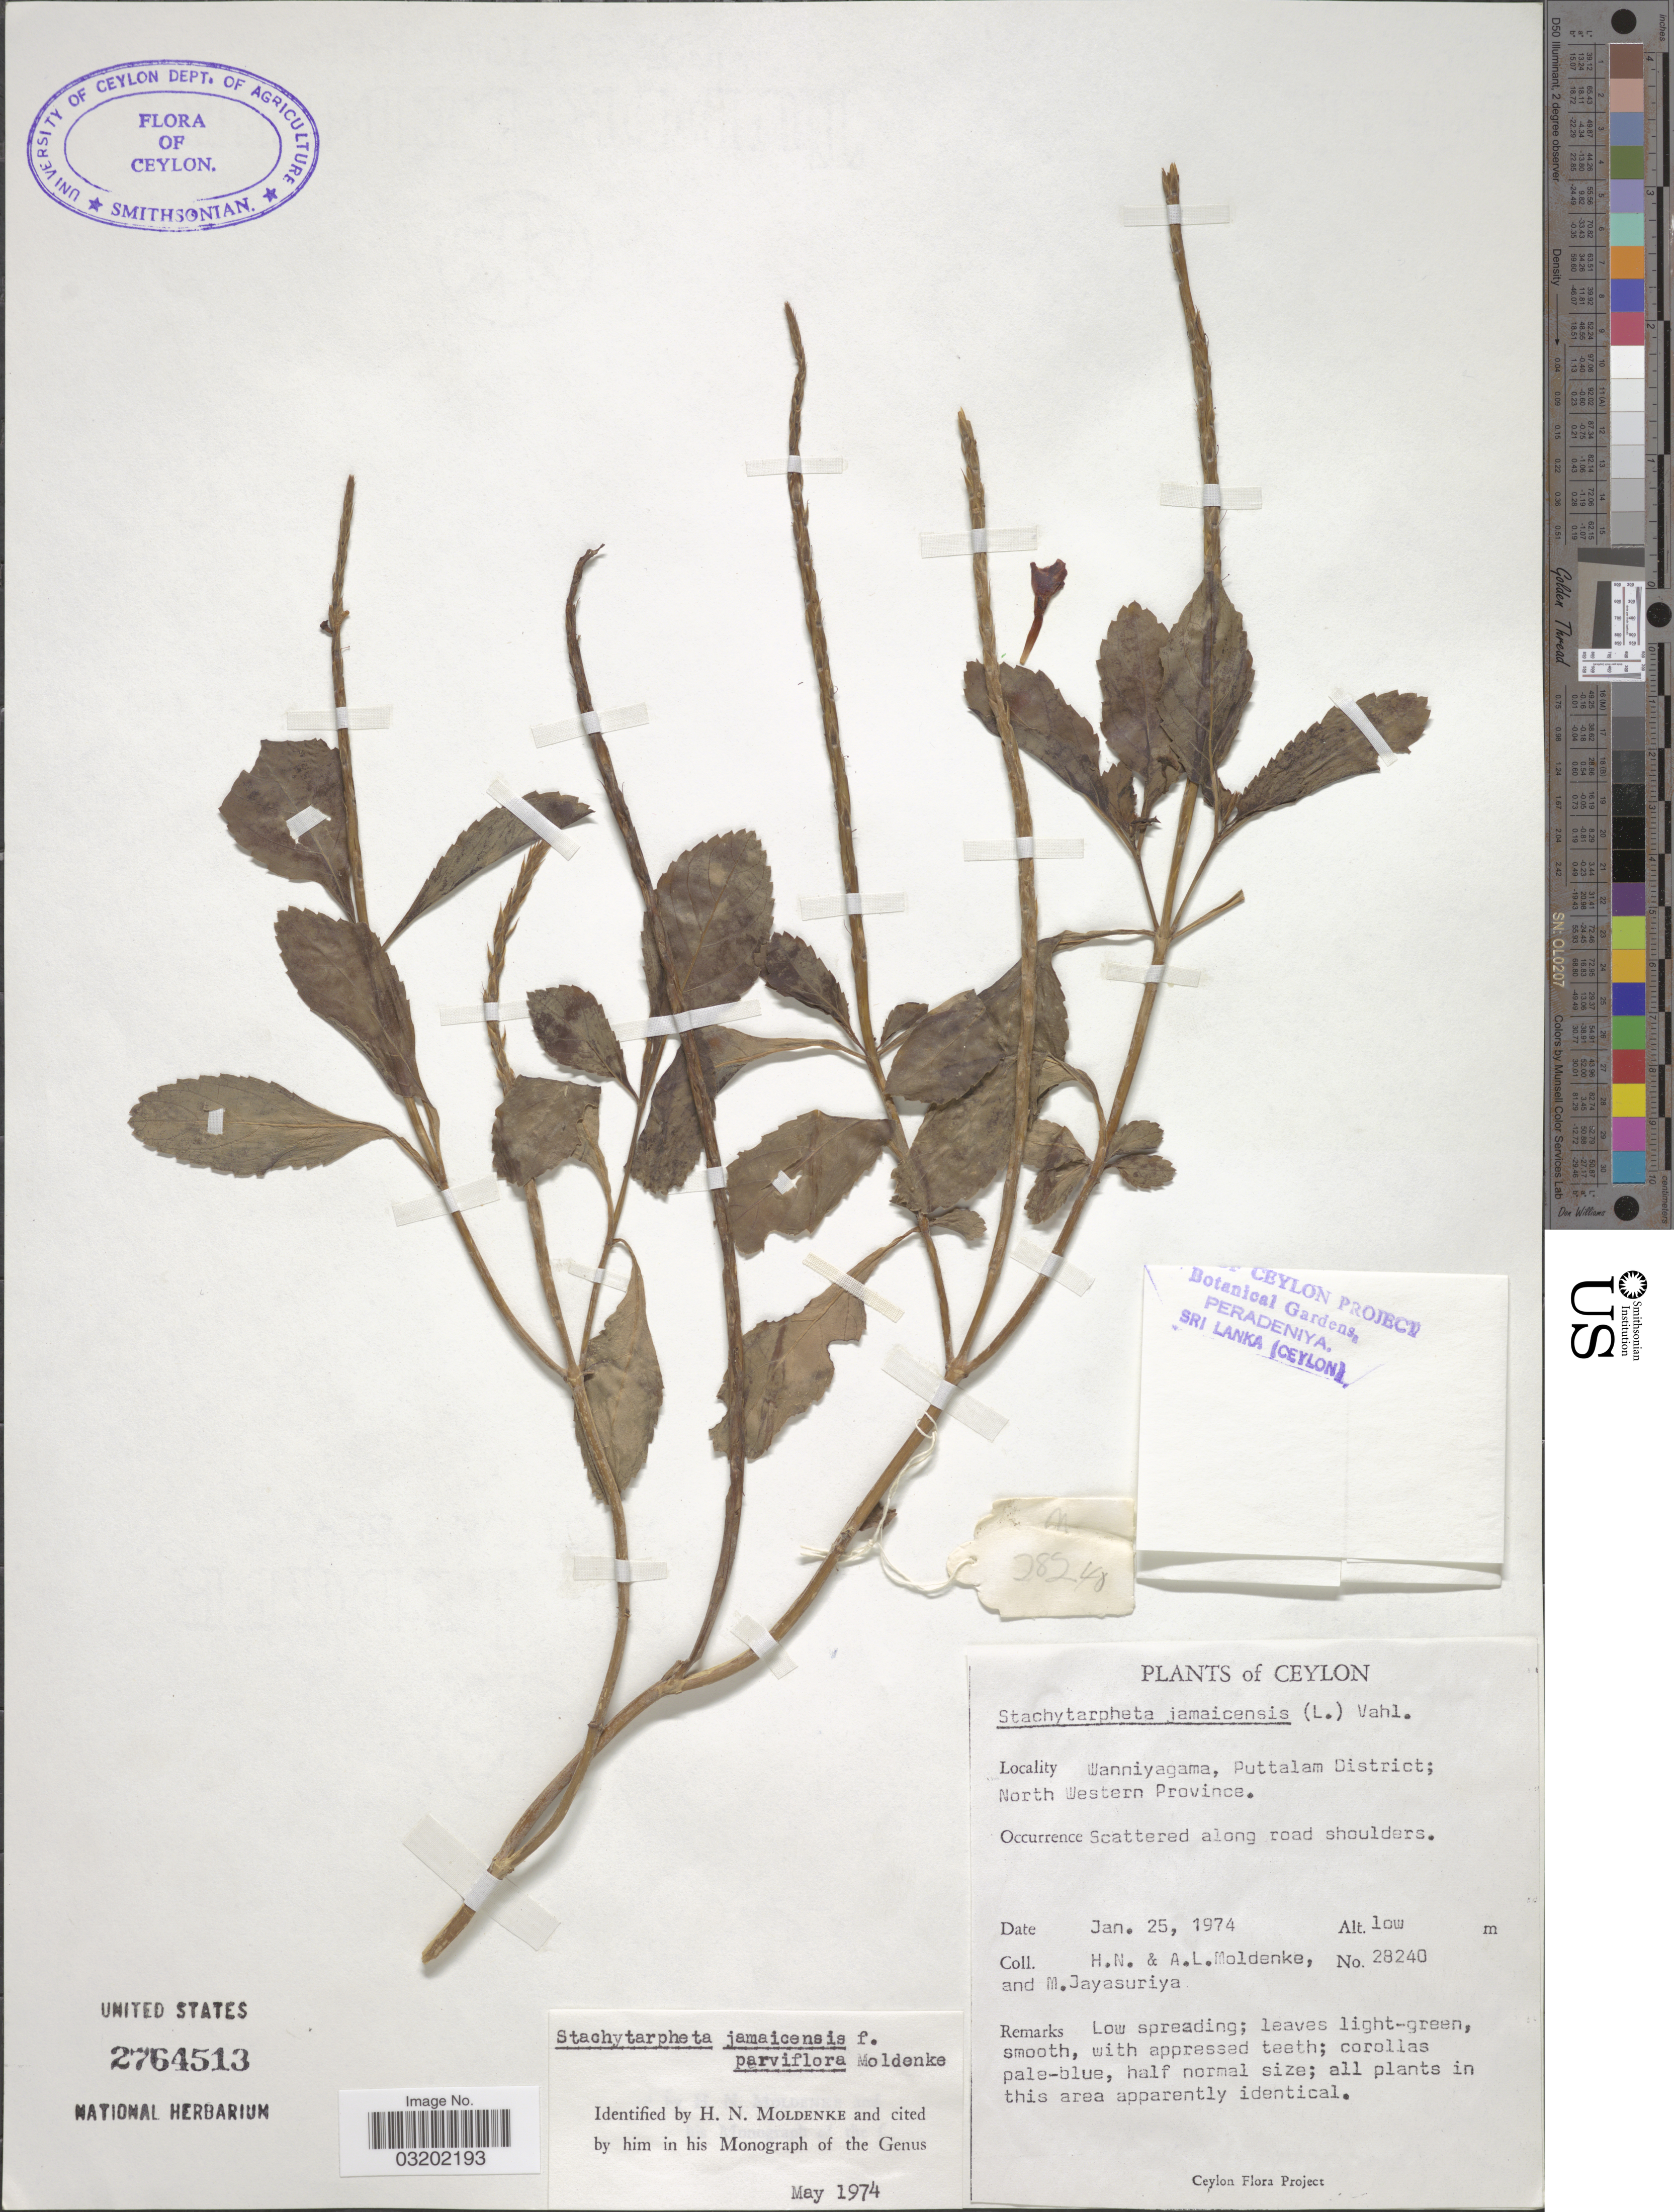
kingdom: Plantae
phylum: Tracheophyta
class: Magnoliopsida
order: Lamiales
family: Verbenaceae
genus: Stachytarpheta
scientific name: Stachytarpheta jamaicensis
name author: (L.) Vahl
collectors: H. N. Moldenke, A. L. Moldenke & M. Jayasuriya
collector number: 28240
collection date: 1974-01-25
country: Sri Lanka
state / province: North Western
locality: Ceylon. Wanniyagama, Puttalam District.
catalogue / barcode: US 2764513